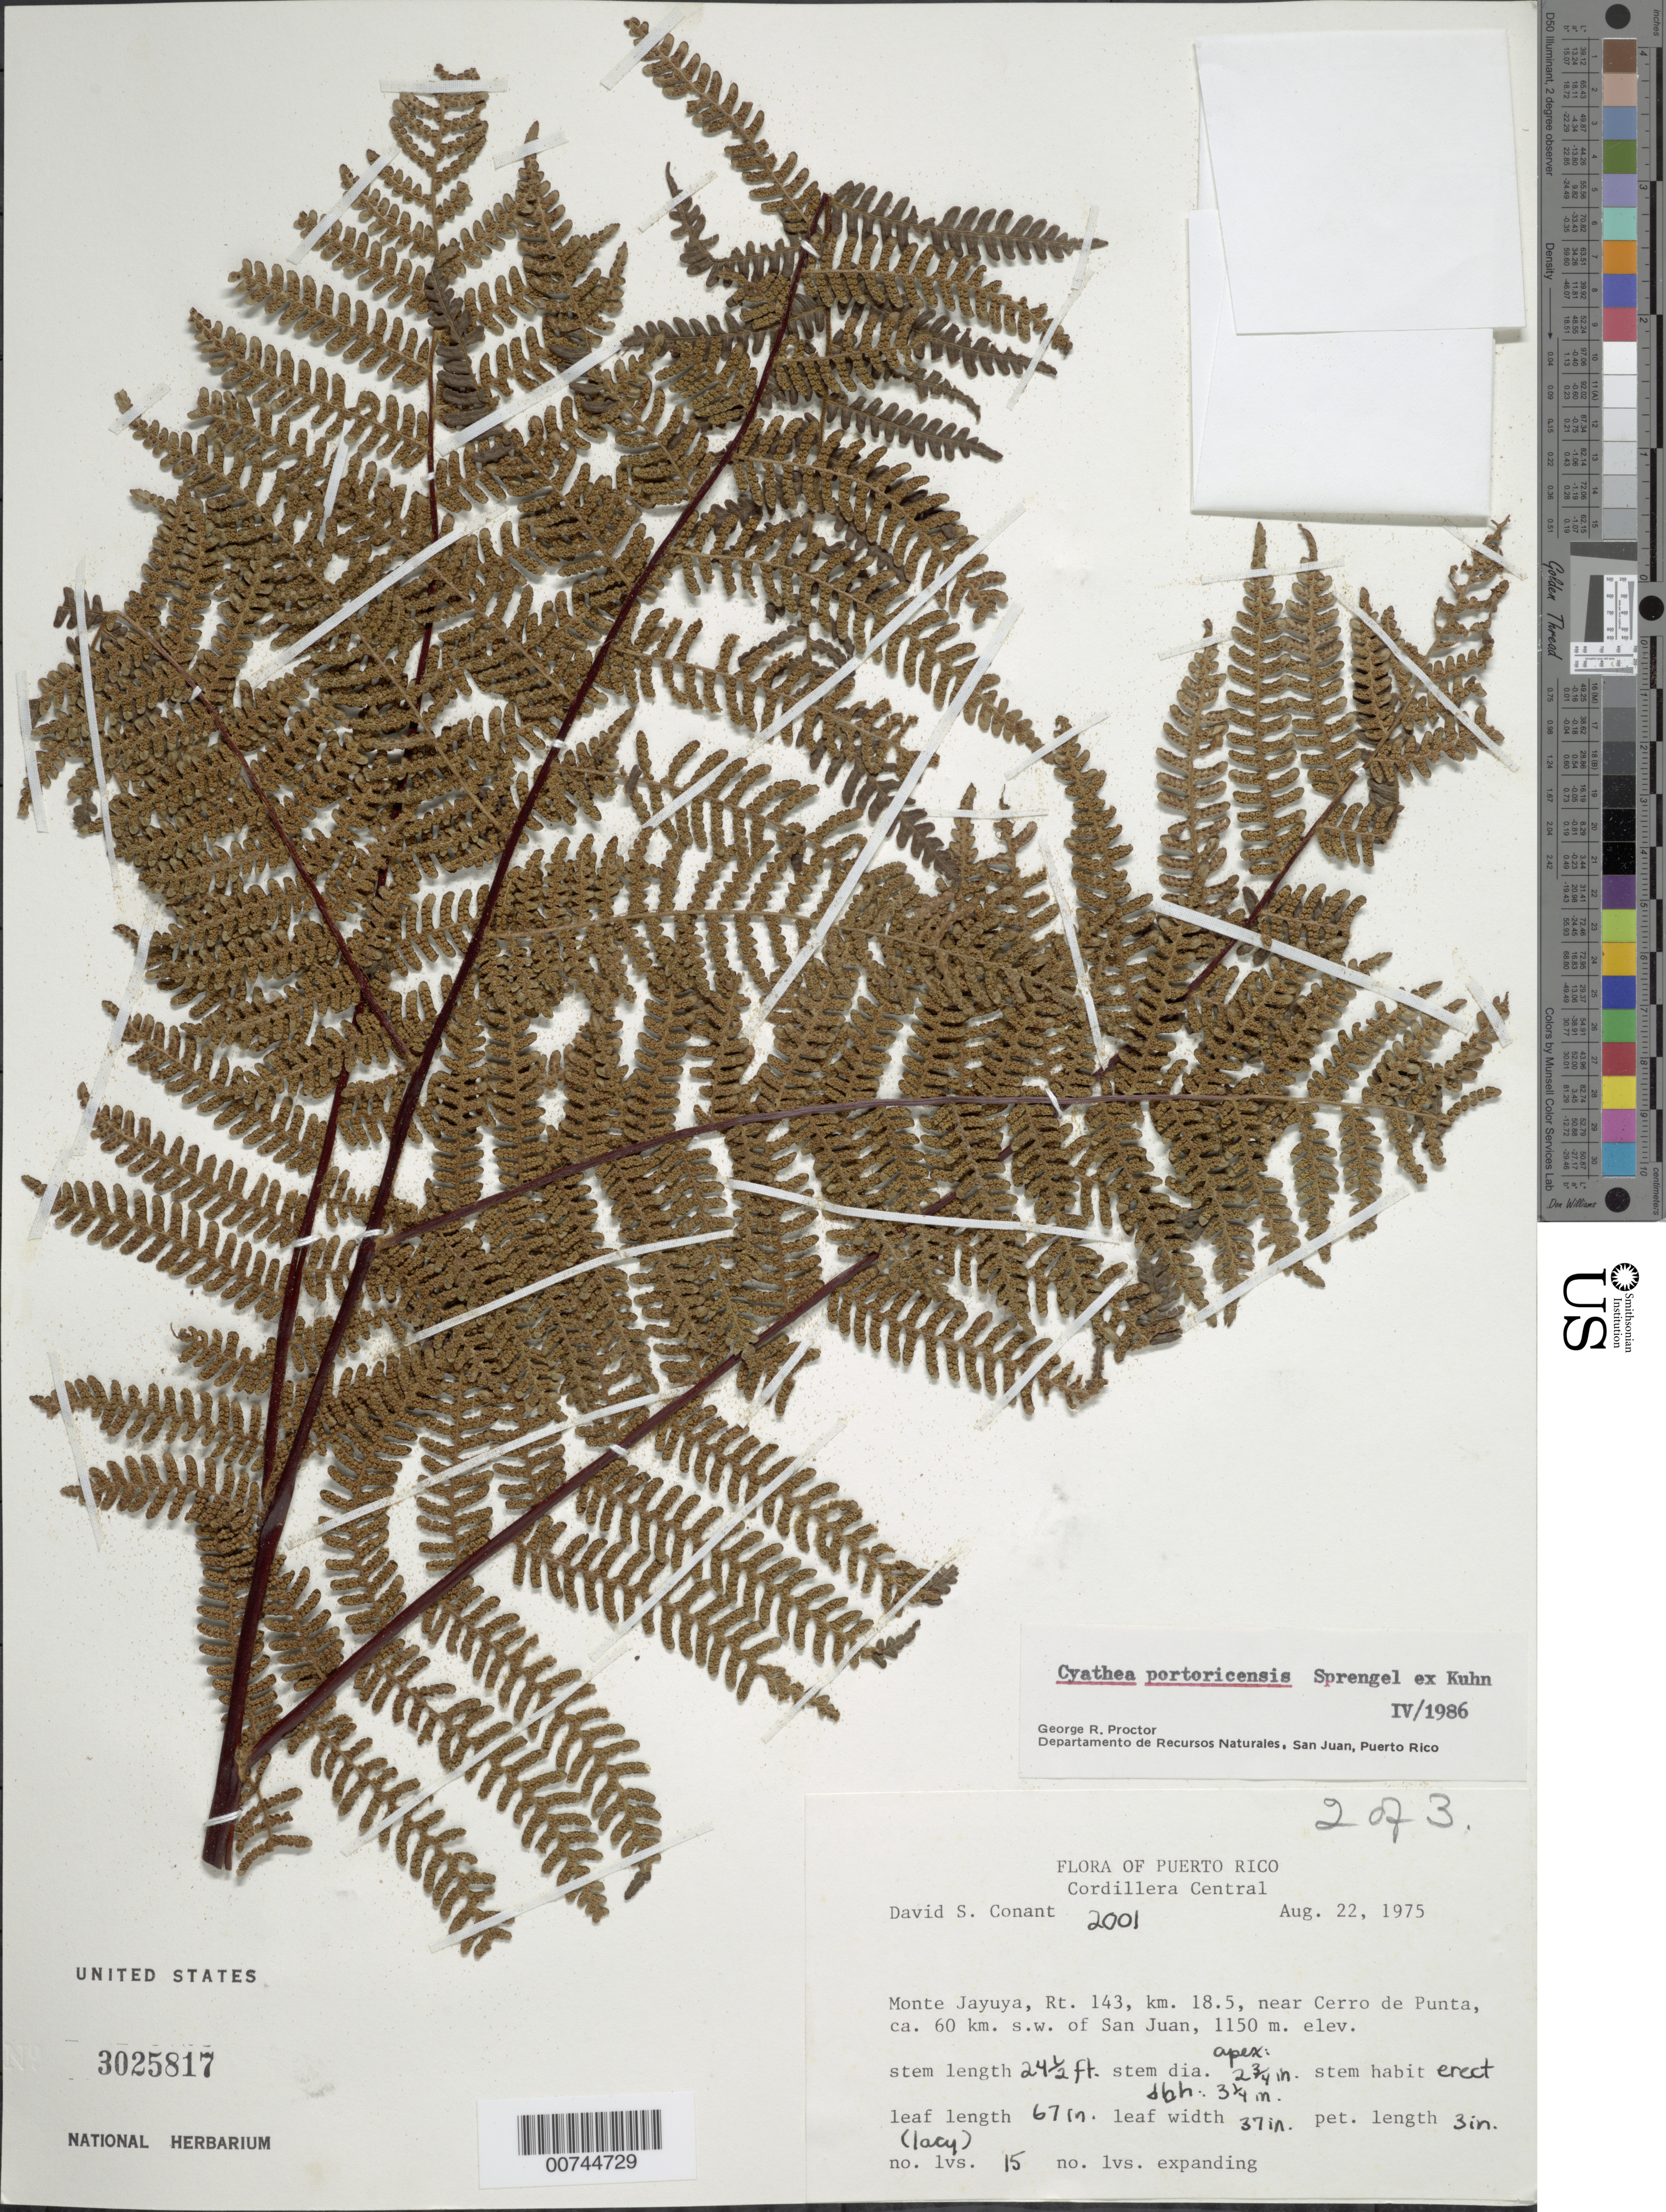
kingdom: Plantae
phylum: Tracheophyta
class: Polypodiopsida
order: Cyatheales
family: Cyatheaceae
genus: Alsophila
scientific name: Alsophila portoricensis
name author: (Spreng. ex Kuhn) D.S. Conant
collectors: D. S. Conant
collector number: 2001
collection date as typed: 22 Aug 1975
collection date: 1975-08-22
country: Puerto Rico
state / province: San Juan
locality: Cordillera Central: Monte Jayuya, Rt. 143, 18.5, near Cerro de Punta, ca. 60 km SW of San Juan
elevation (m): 1150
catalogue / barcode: US 3025817